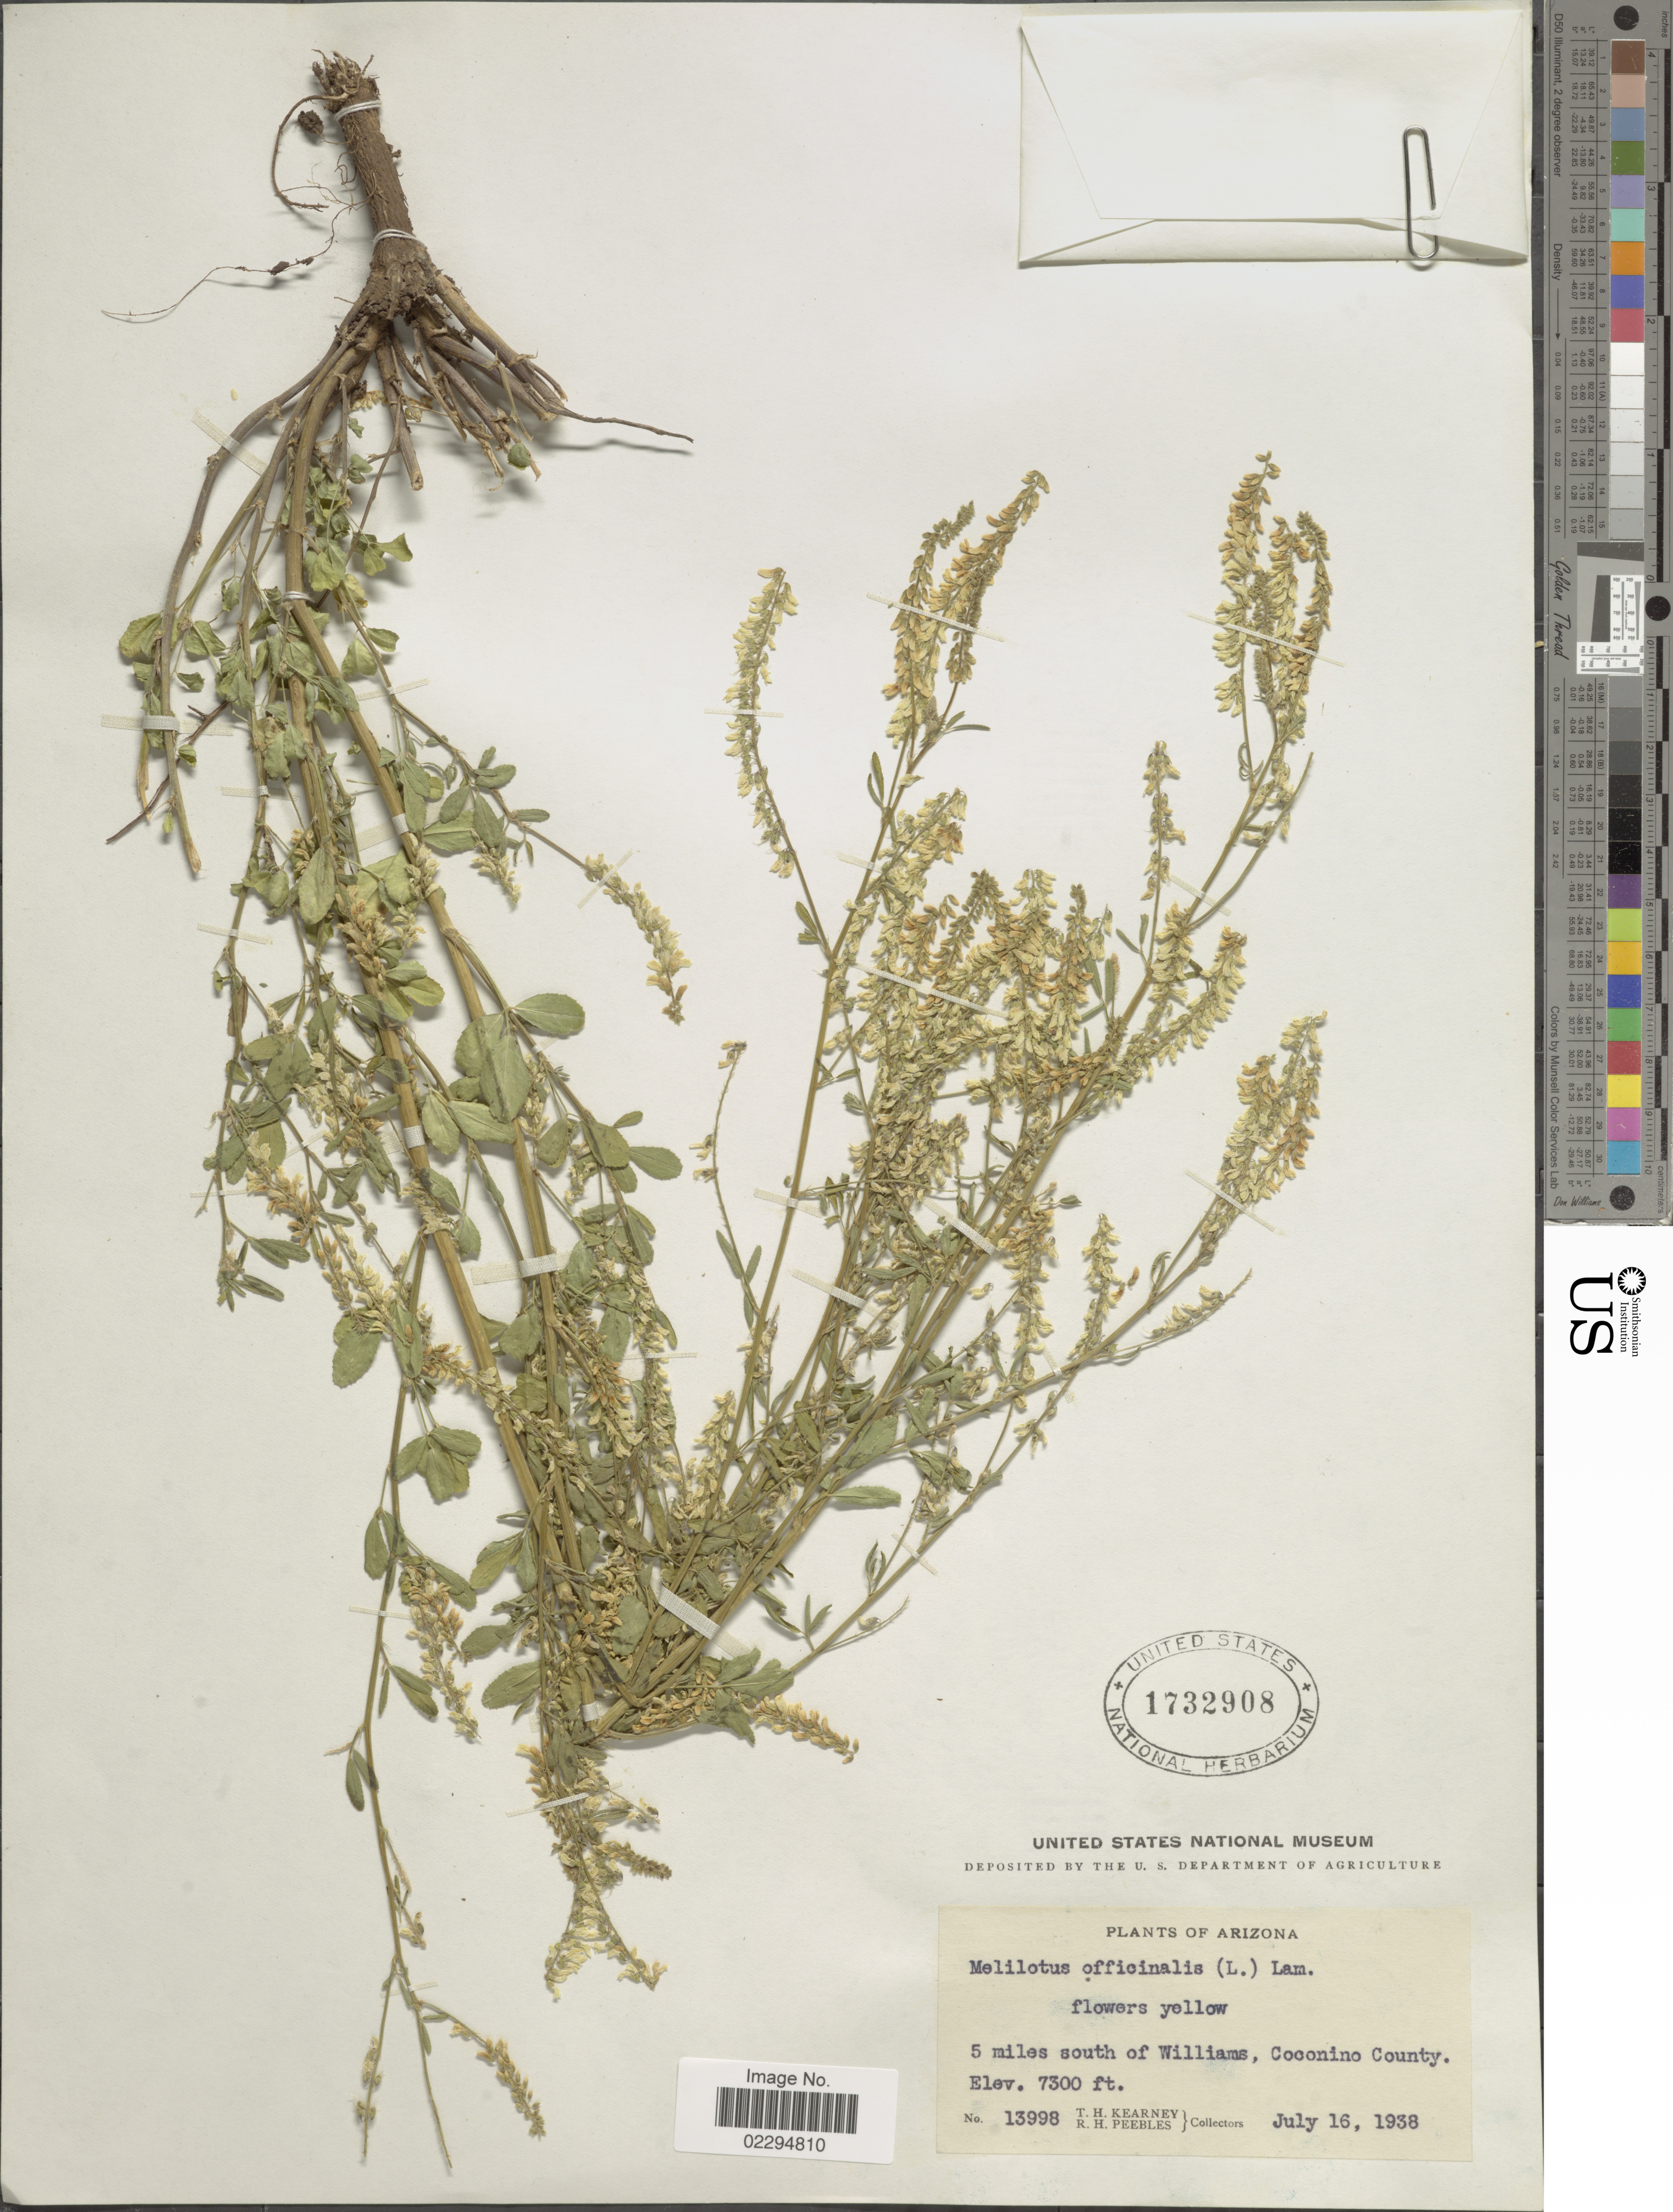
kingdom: Plantae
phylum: Tracheophyta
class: Magnoliopsida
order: Fabales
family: Fabaceae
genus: Melilotus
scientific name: Melilotus officinalis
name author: (L.) Lam.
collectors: T. H. Kearney & R. H. Peebles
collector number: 13998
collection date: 1938-07-16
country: United States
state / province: Arizona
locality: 5 miles south of Williams, Coconino County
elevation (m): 2225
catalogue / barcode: US 1732908